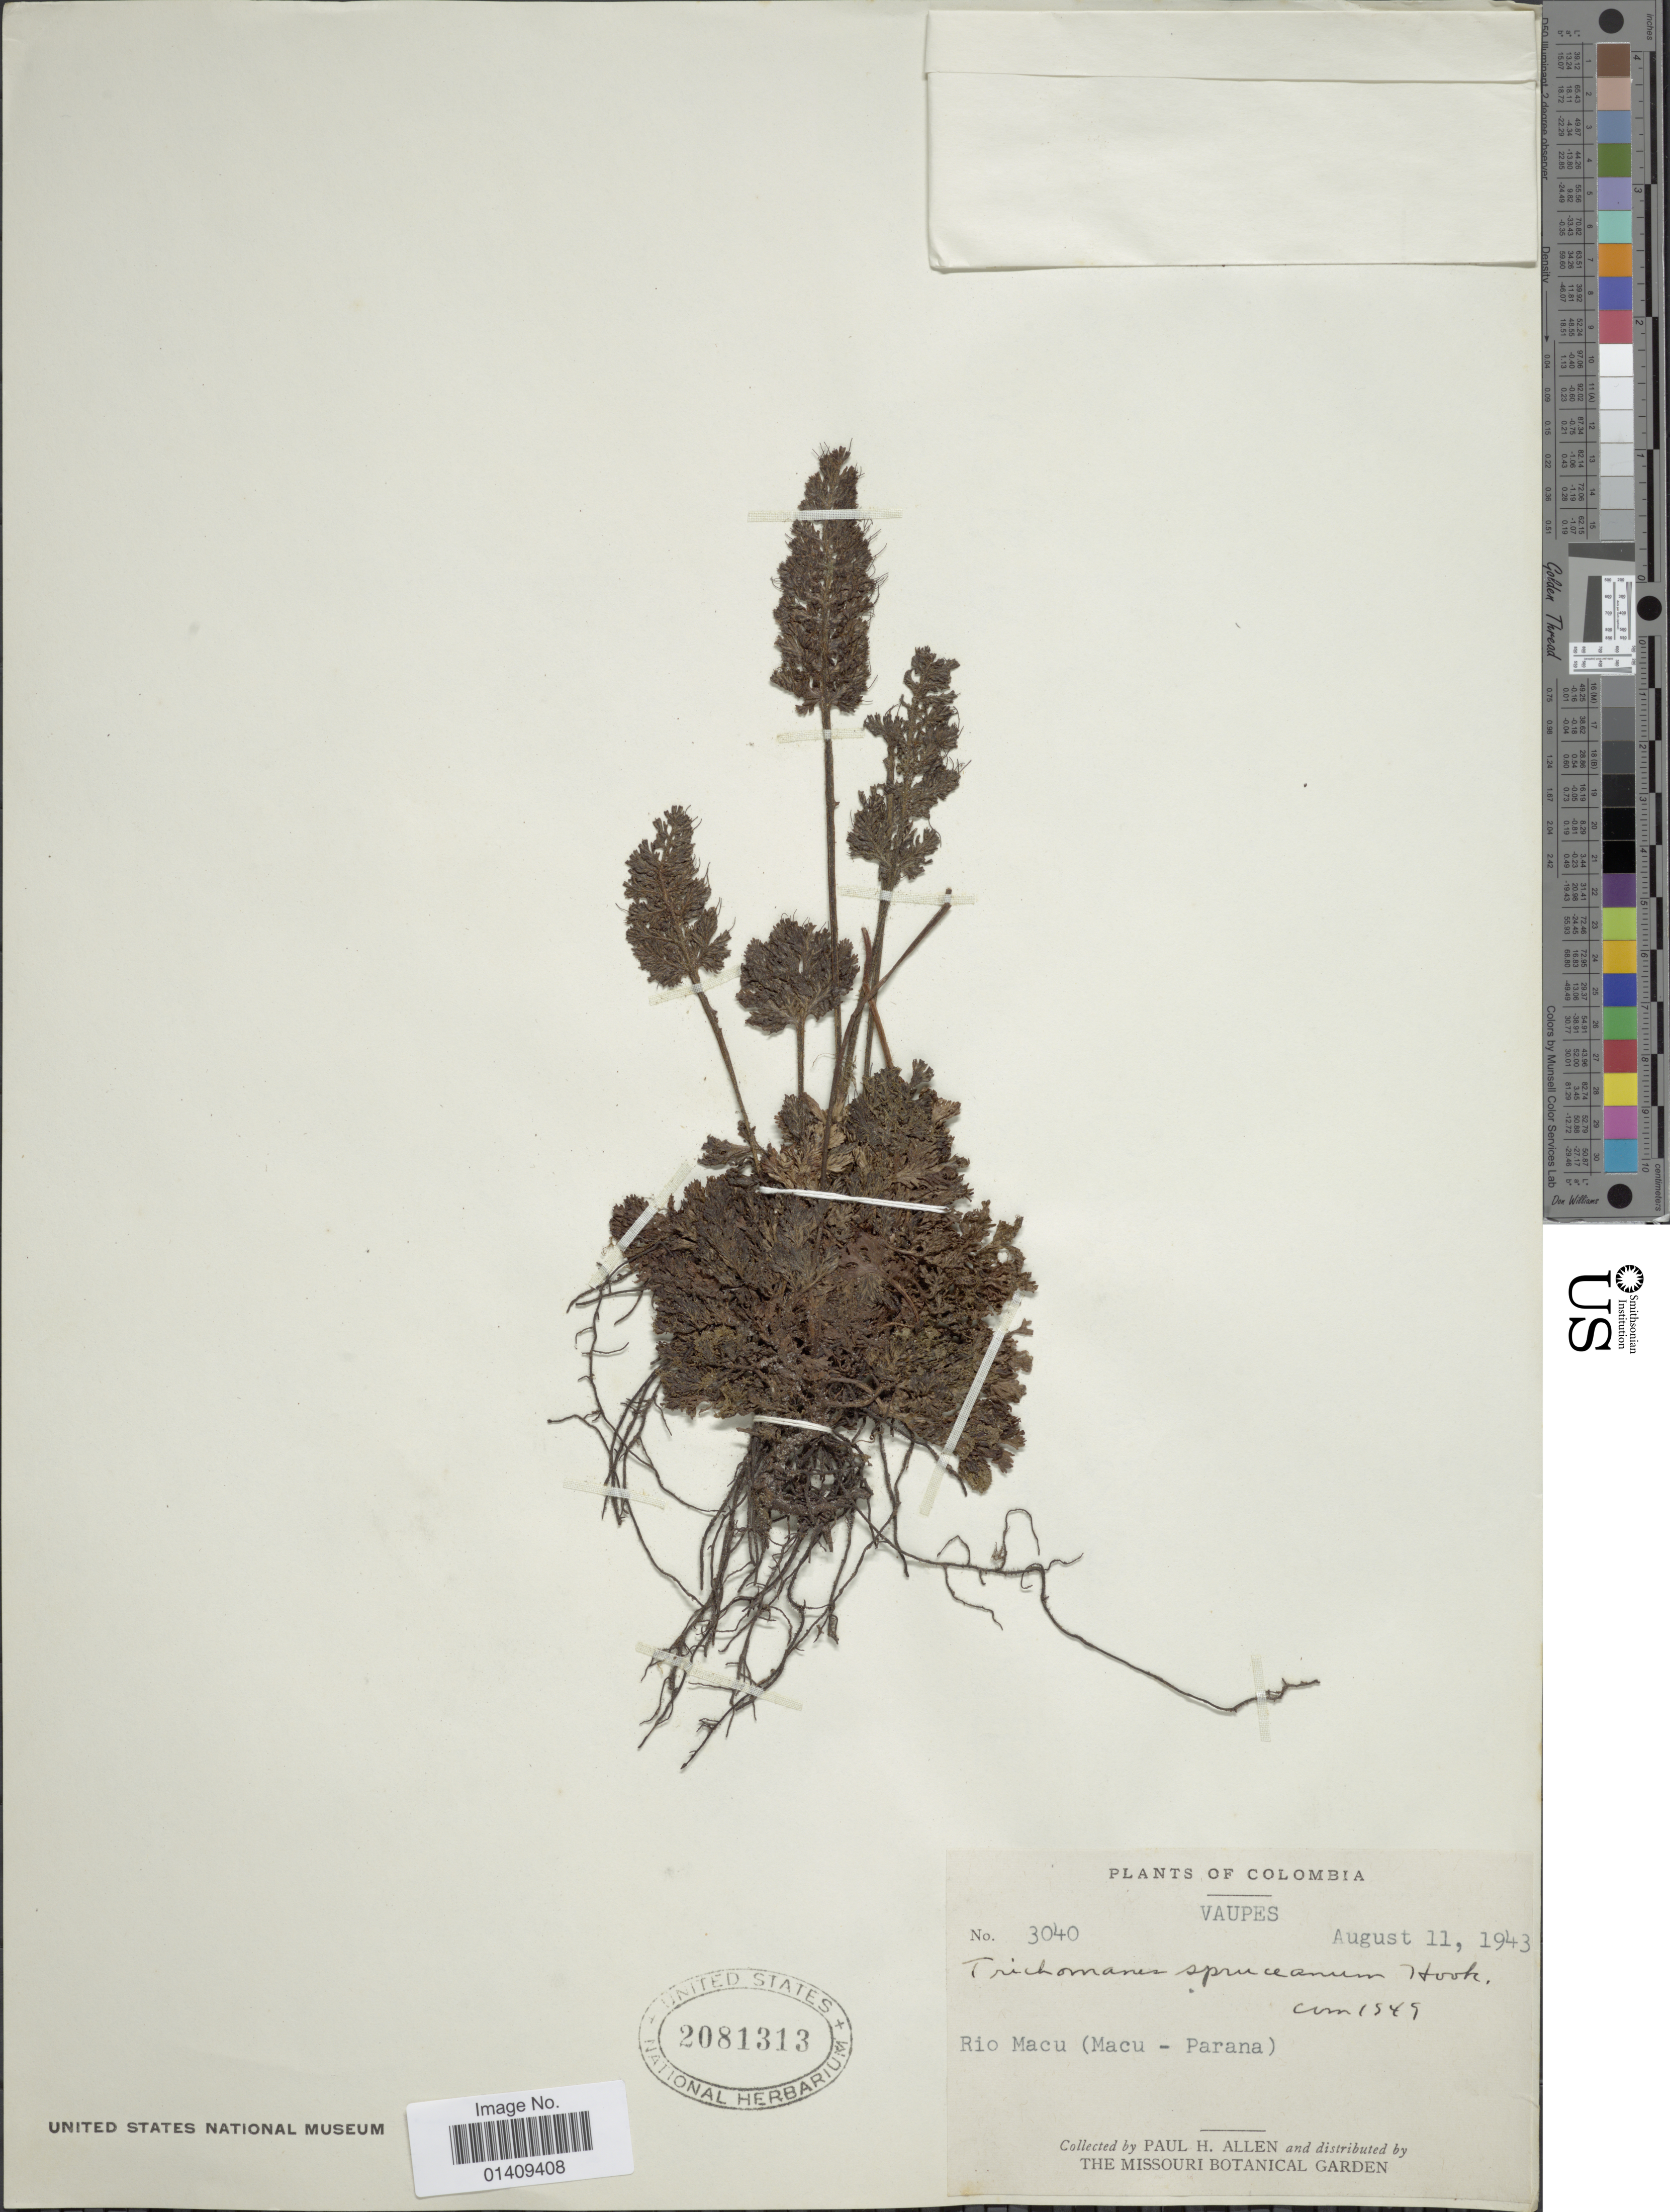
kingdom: Plantae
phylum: Tracheophyta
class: Polypodiopsida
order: Hymenophyllales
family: Hymenophyllaceae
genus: Trichomanes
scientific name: Trichomanes spruceanum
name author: Hook.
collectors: P. H. Allen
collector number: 3040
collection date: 1943-08-11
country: Colombia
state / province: Vaupés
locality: Rio Macu Macu-Parana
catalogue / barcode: US 2081313